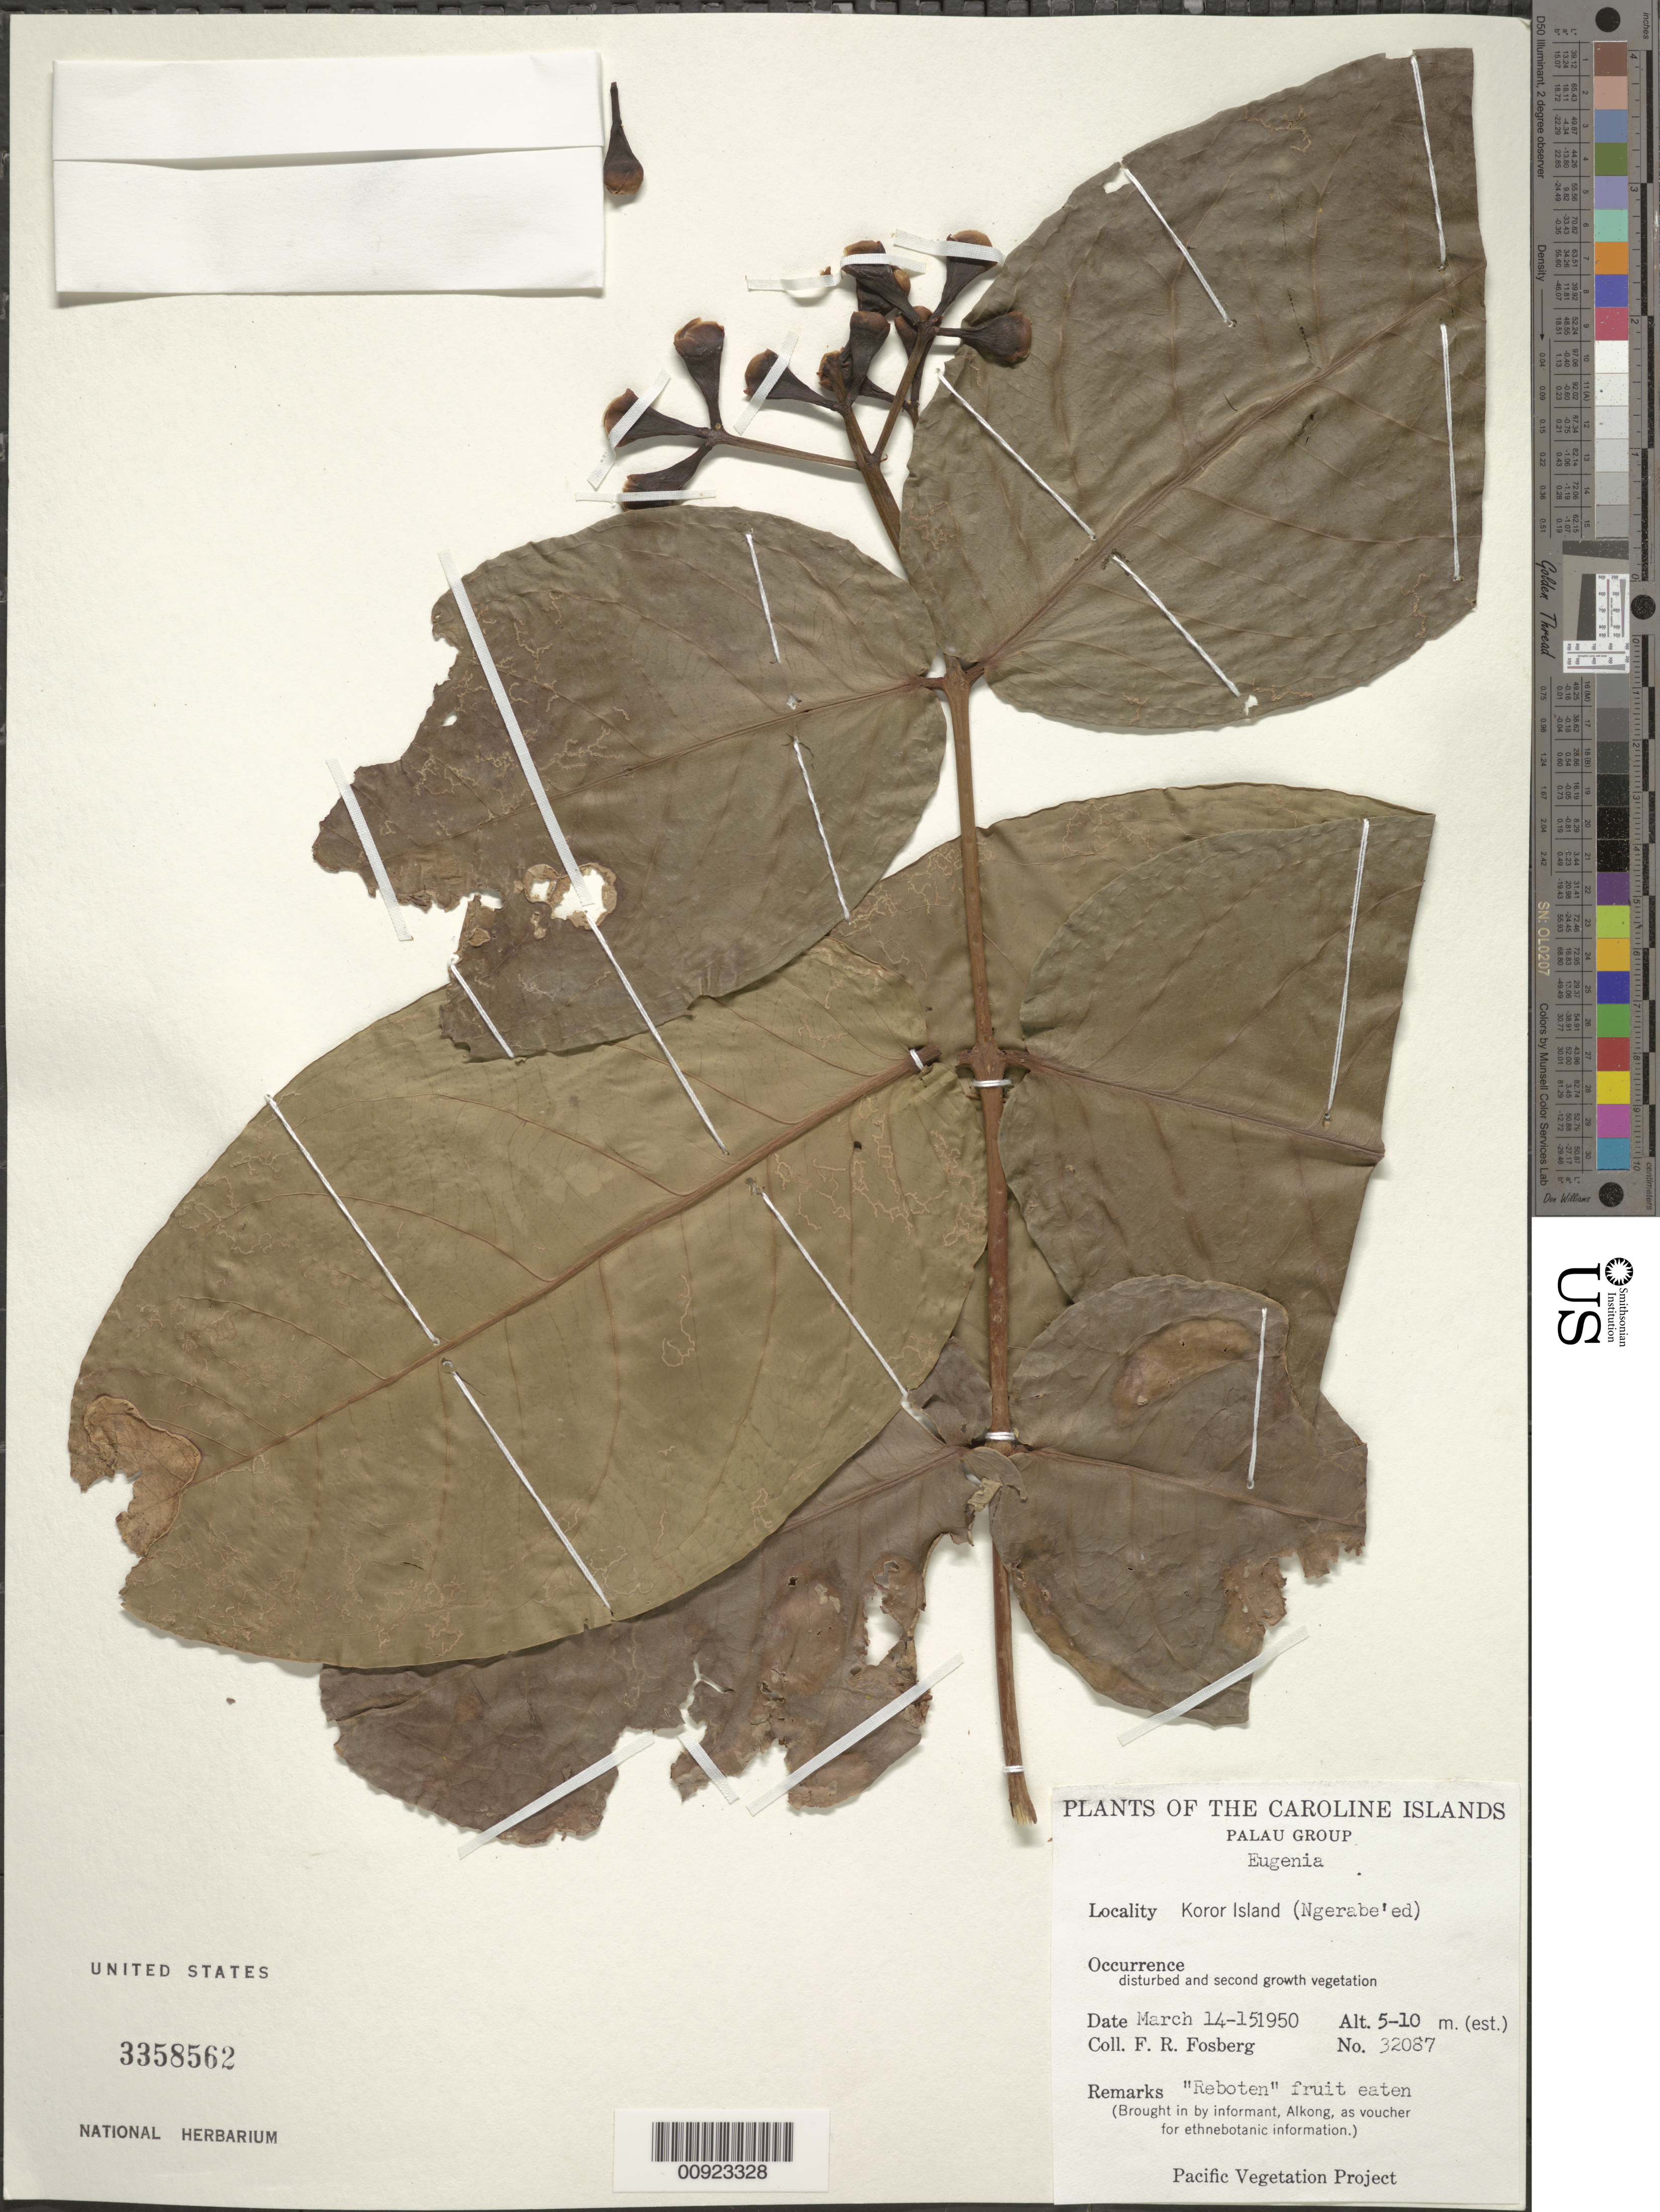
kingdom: Plantae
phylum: Tracheophyta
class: Magnoliopsida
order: Myrtales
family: Myrtaceae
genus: Syzygium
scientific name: Syzygium samarangense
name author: (Blume) Merr. & L.M. Perry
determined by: Strong, Mark T., (BOT), Smithsonian Institution - National Museum of Natural History (UNITED STATES)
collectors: F. R. Fosberg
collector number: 32087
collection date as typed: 14 Mar 1950 to 15 Mar 1950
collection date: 1950-03-14/1950-03-15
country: Palau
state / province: Koror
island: Oreor (Koror)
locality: Ngerabe'ed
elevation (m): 5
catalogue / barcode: US 3358562